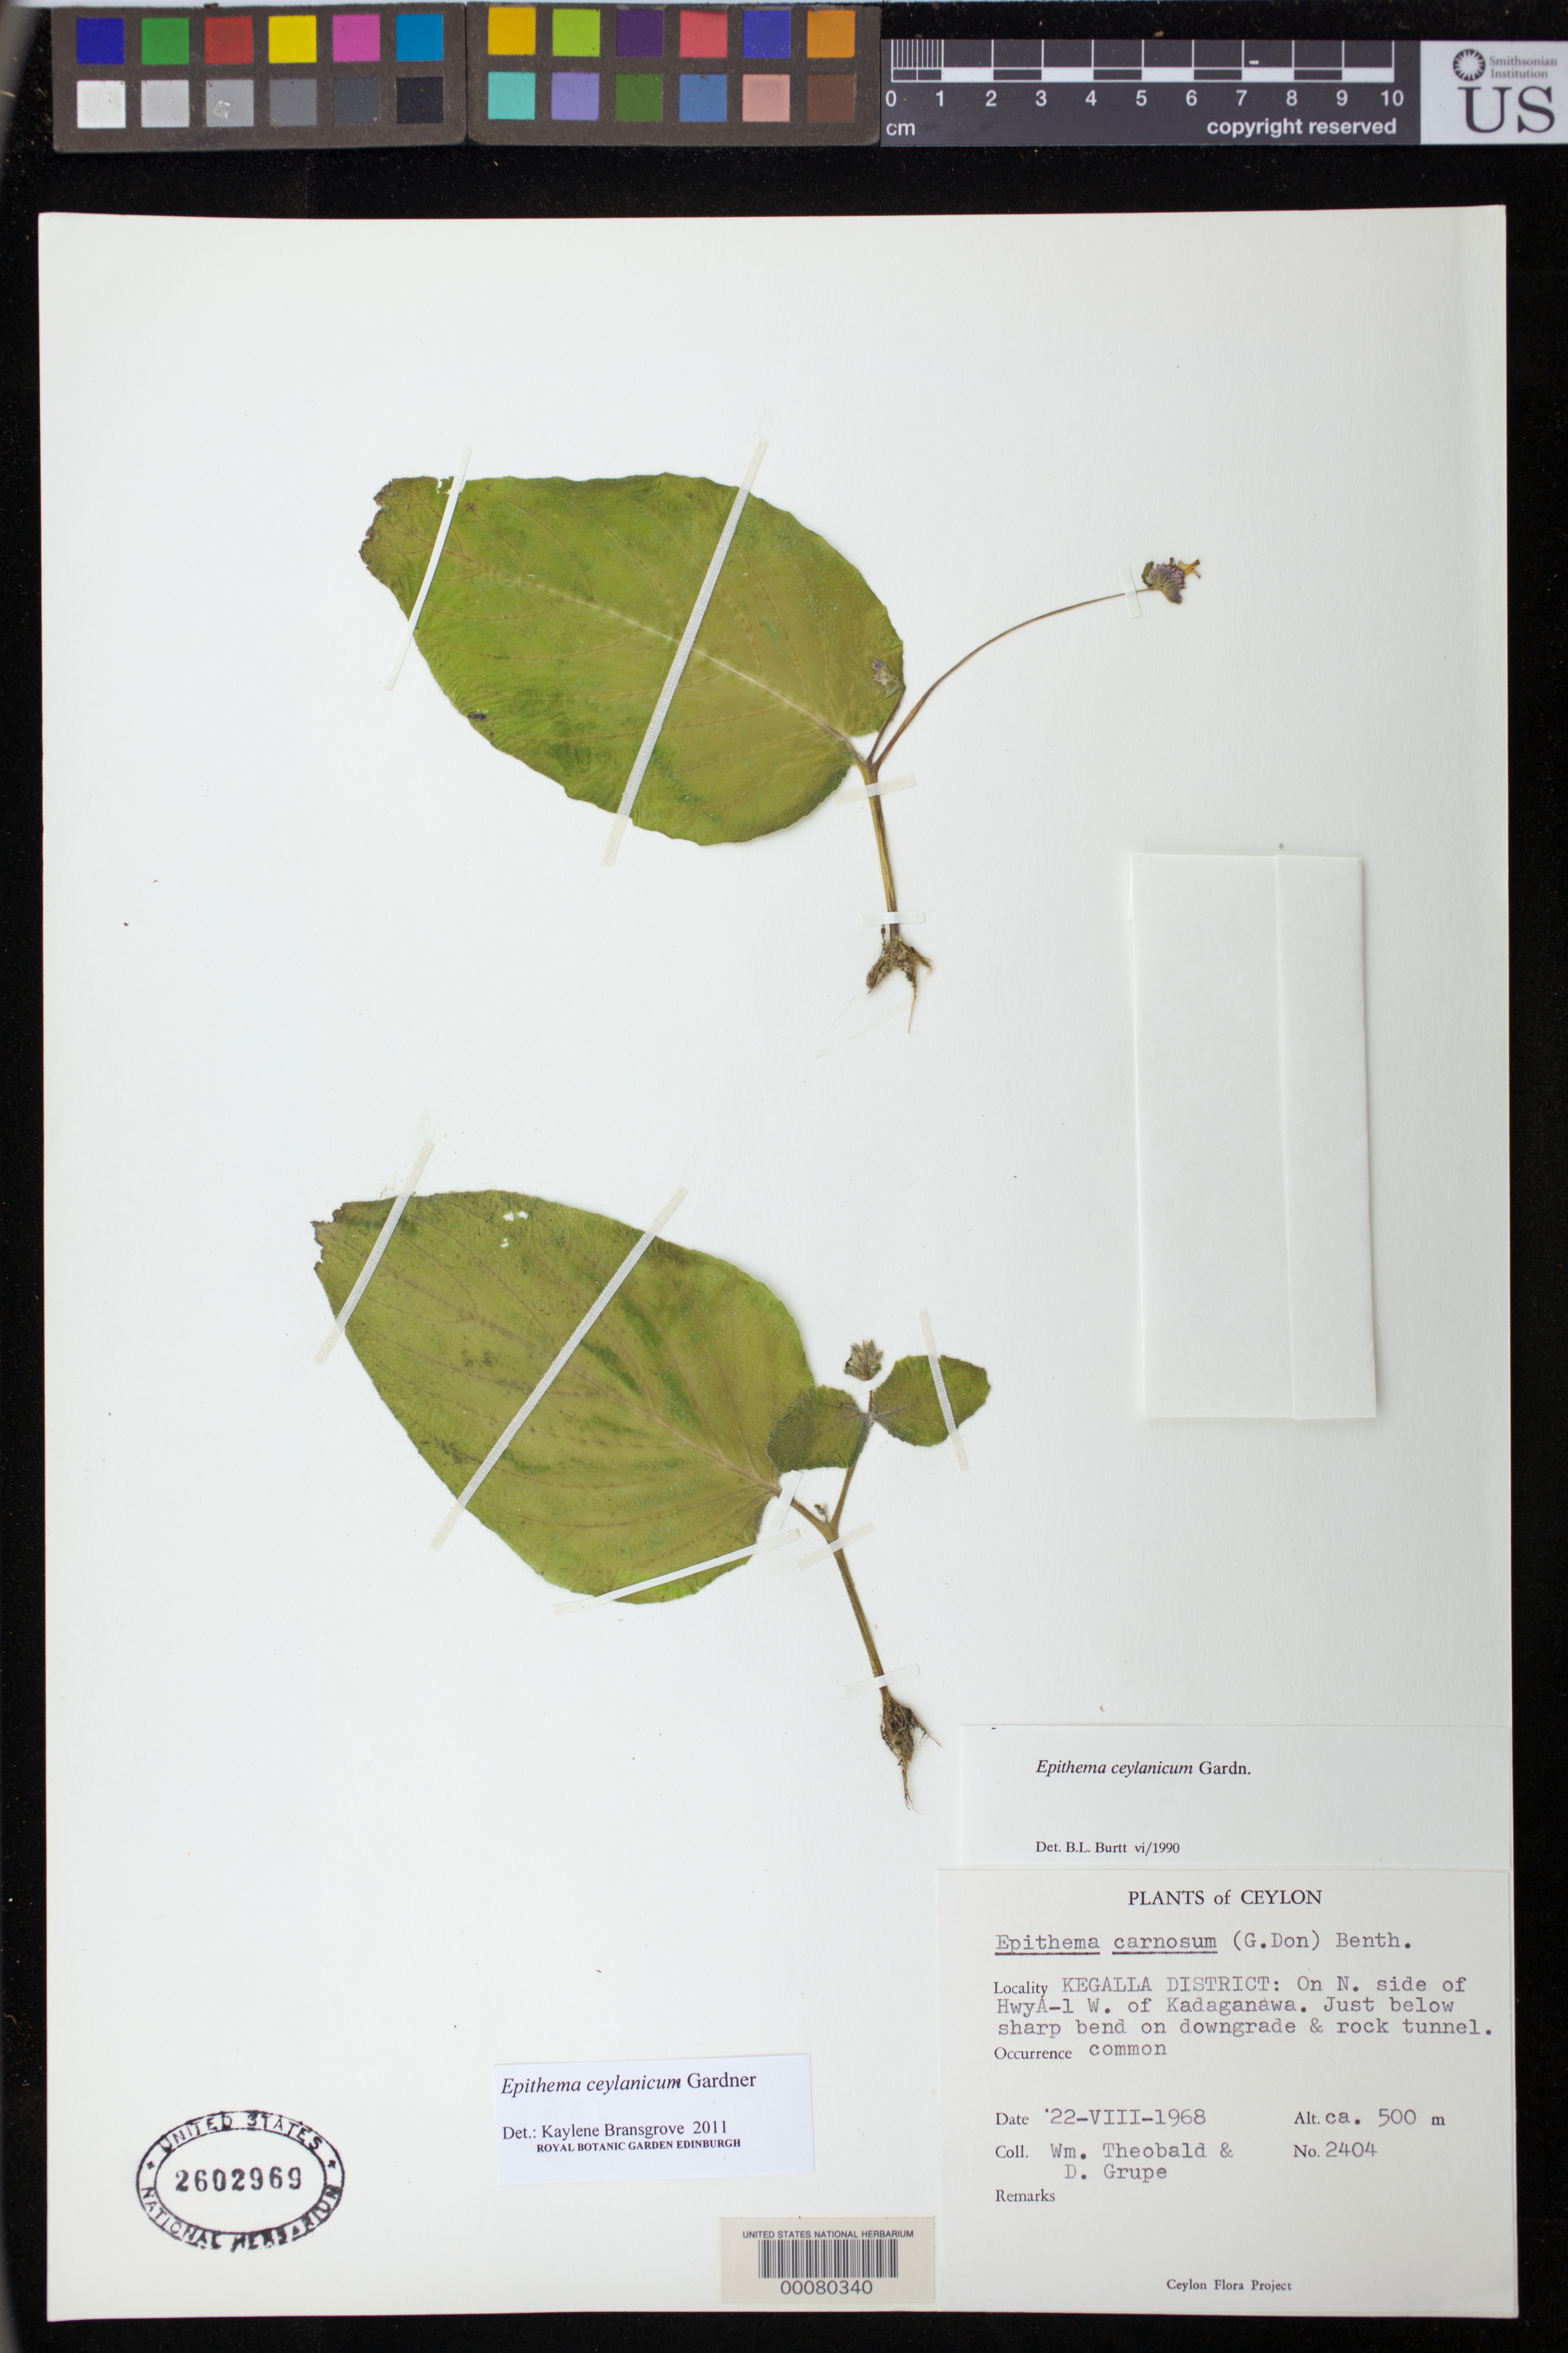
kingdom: Plantae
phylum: Tracheophyta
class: Magnoliopsida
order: Lamiales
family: Gesneriaceae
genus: Epithema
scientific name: Epithema ceylanicum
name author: Wight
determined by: Bransgrove, Kaylene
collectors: W. Theobald & D. Grupe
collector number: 2404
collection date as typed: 22 Aug 1968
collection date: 1968-08-22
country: Sri Lanka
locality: Kegalla dist, on n side of hwy a-1 w of kadaganawa, just below sharp bend on downgrade and rock tunnel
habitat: Common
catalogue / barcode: US 2602969